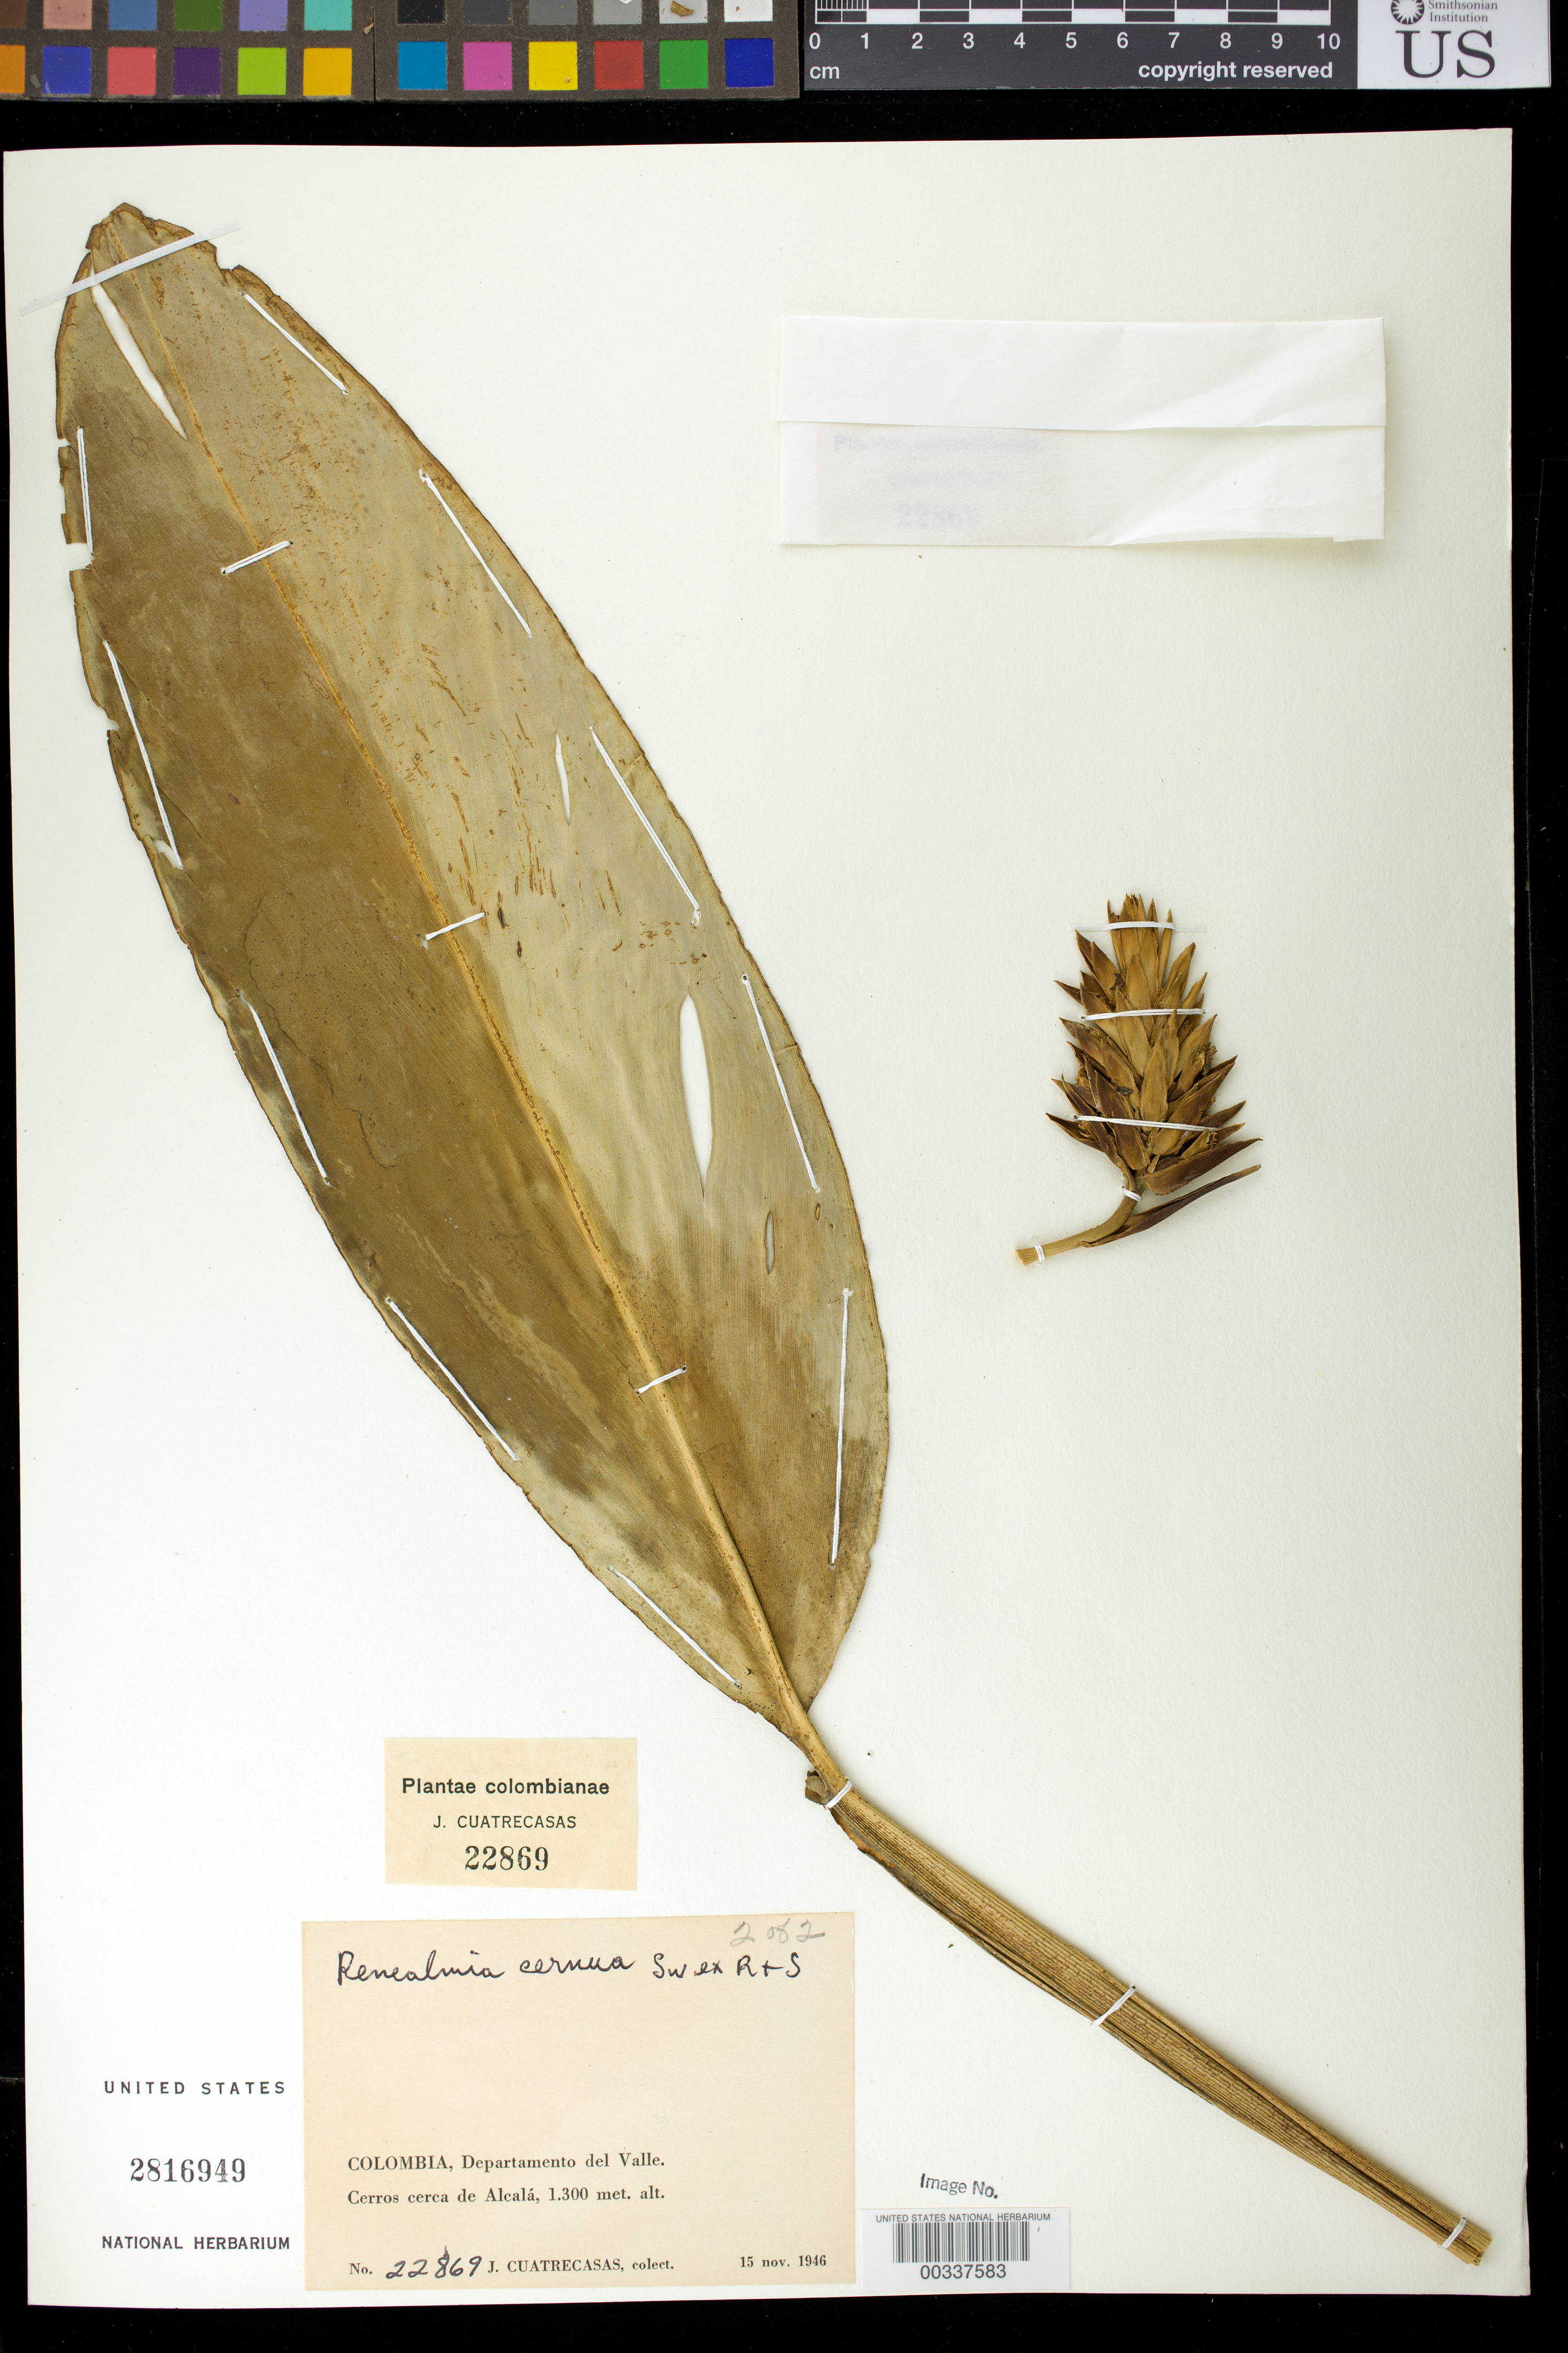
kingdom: Plantae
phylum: Tracheophyta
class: Liliopsida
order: Zingiberales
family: Zingiberaceae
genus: Renealmia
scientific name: Renealmia cernua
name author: (Sw. ex Roem. & Schult.) J.F. Macbr.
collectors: J. Cuatrecasas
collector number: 22869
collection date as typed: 15 Nov 1946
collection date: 1946-11-15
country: Colombia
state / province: Valle del Cauca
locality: Cerros Cerca de Alcala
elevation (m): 1300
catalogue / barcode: US 2816949